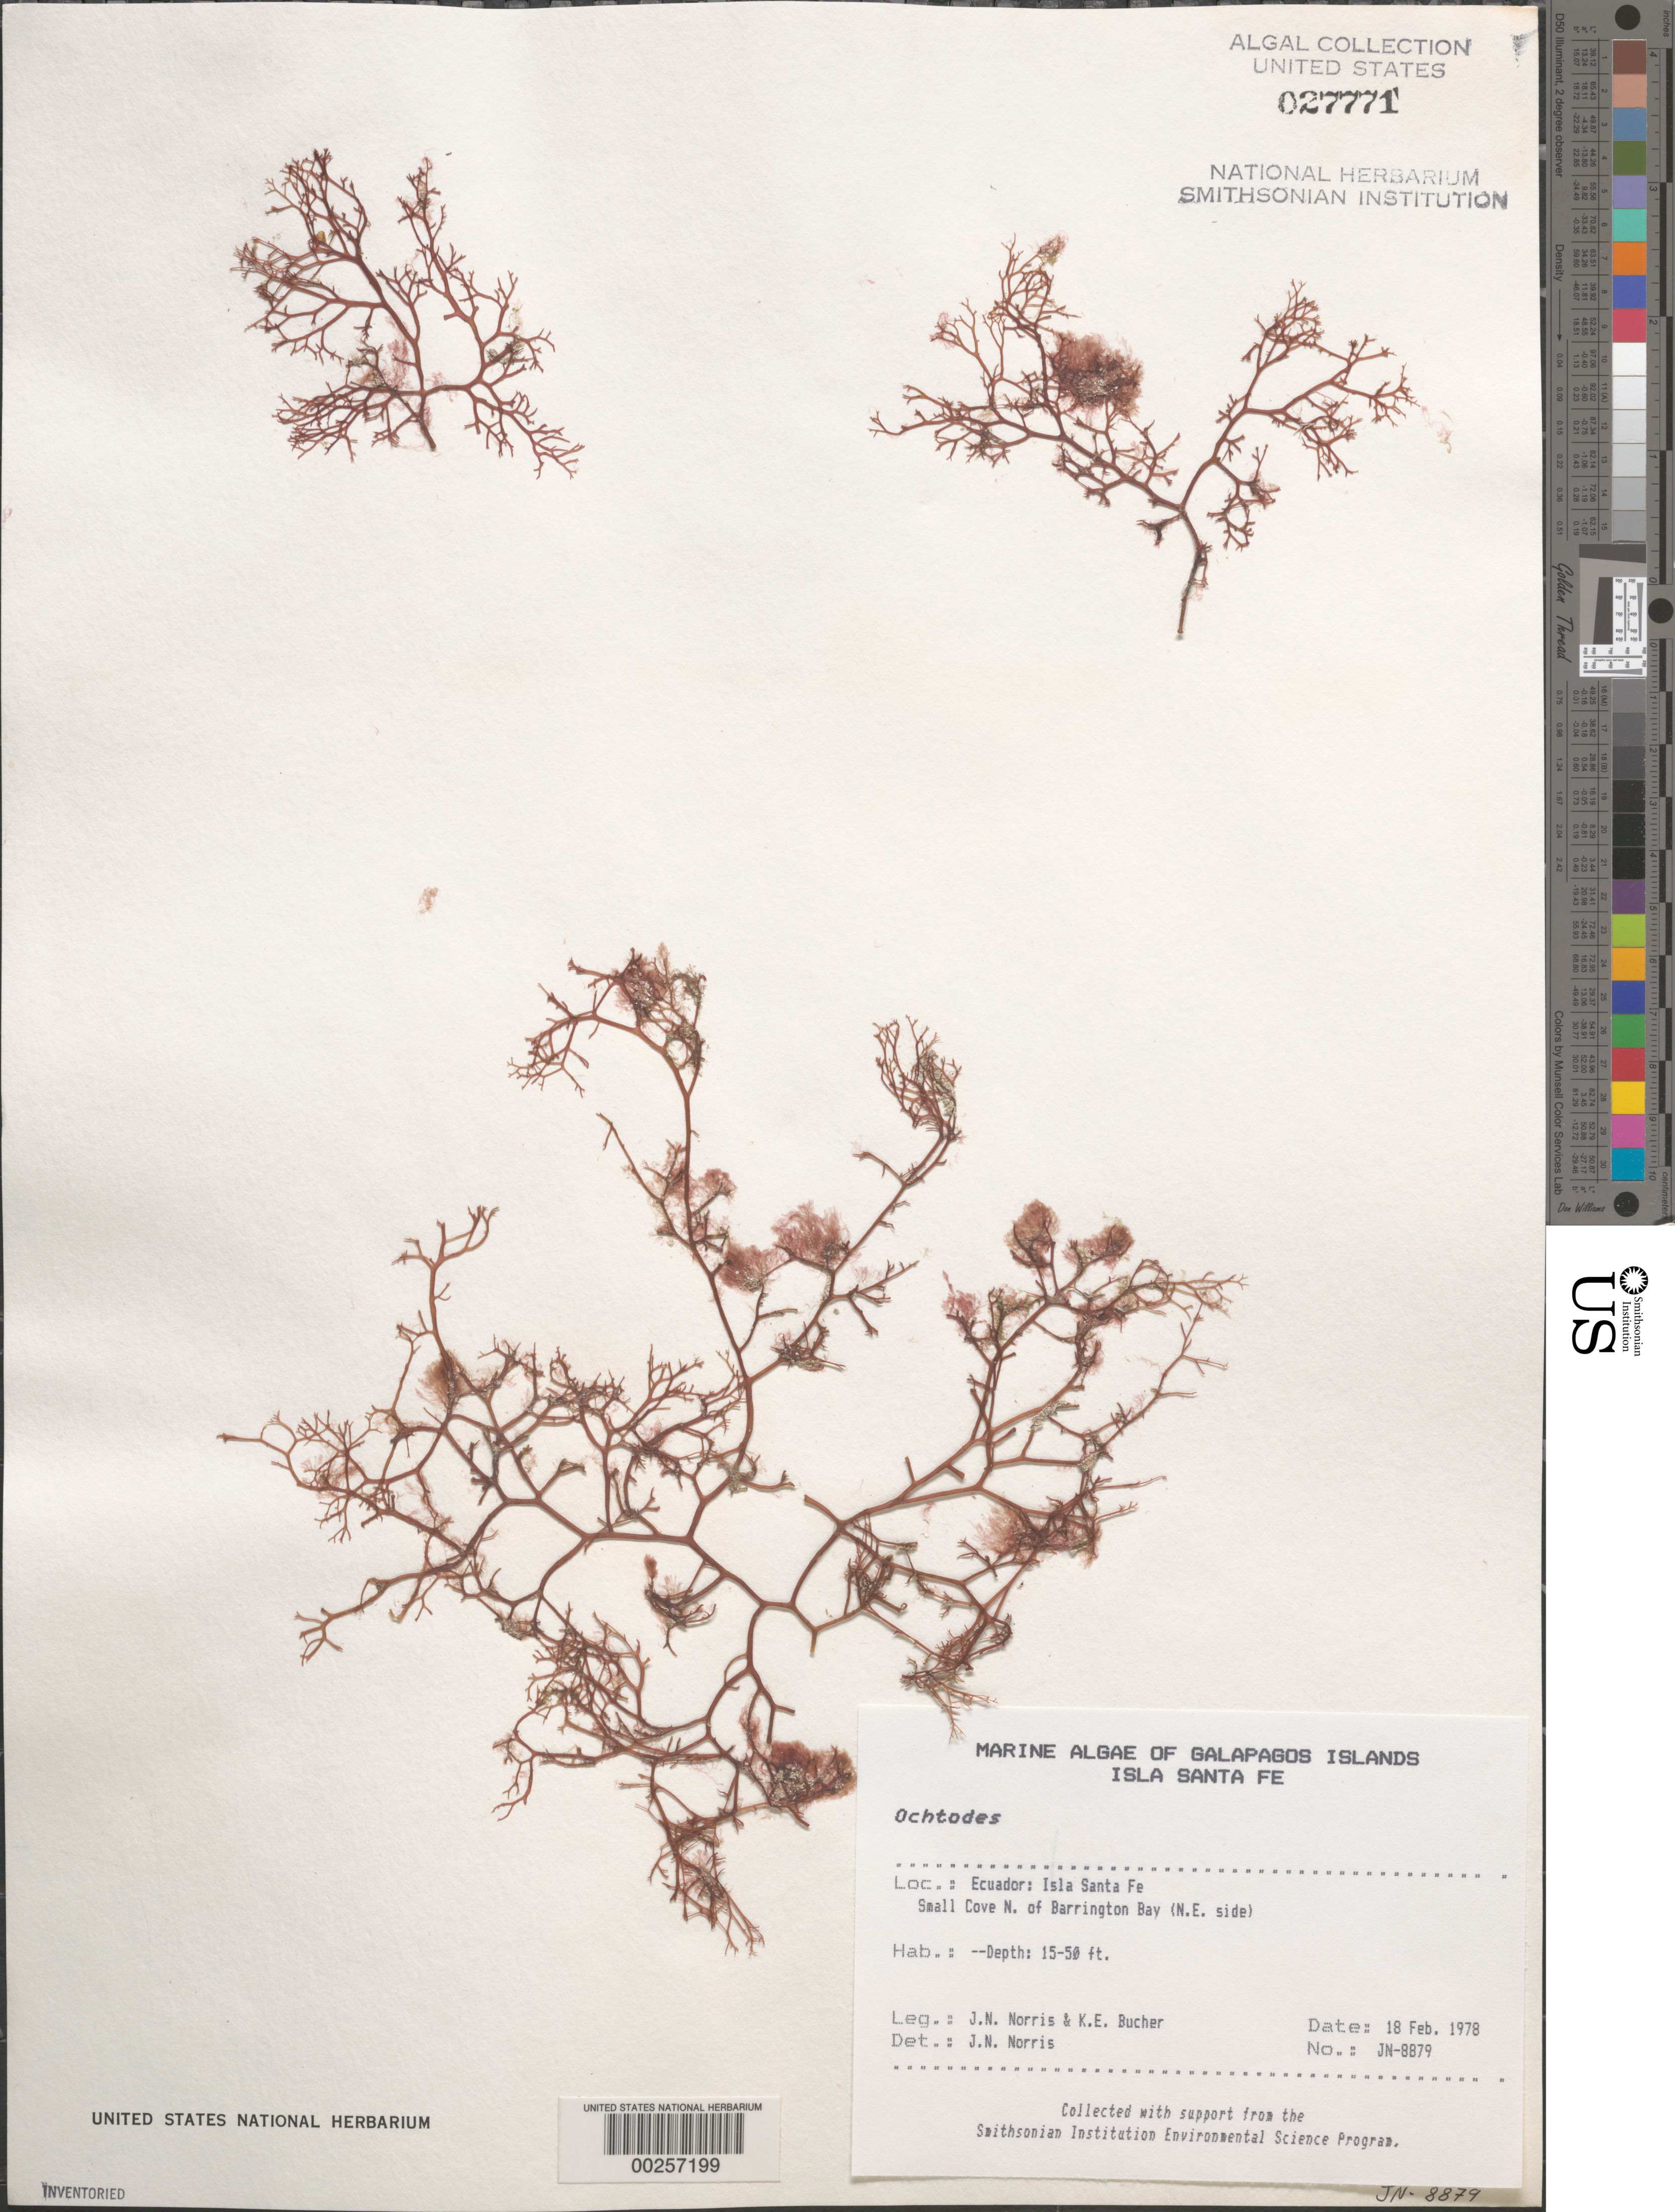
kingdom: Plantae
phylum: Rhodophyta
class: Florideophyceae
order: Gigartinales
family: Rhizophyllidaceae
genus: Ochtodes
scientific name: Ochtodes sp.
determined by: Norris, James N.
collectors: J. N. Norris & K. E. Bucher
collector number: JN-8879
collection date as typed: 18 Feb 1978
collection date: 1978-02-18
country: Ecuador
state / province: Colón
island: Santa Fe [Barrington]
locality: Small cove north of Barrington Bay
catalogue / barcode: US 27771